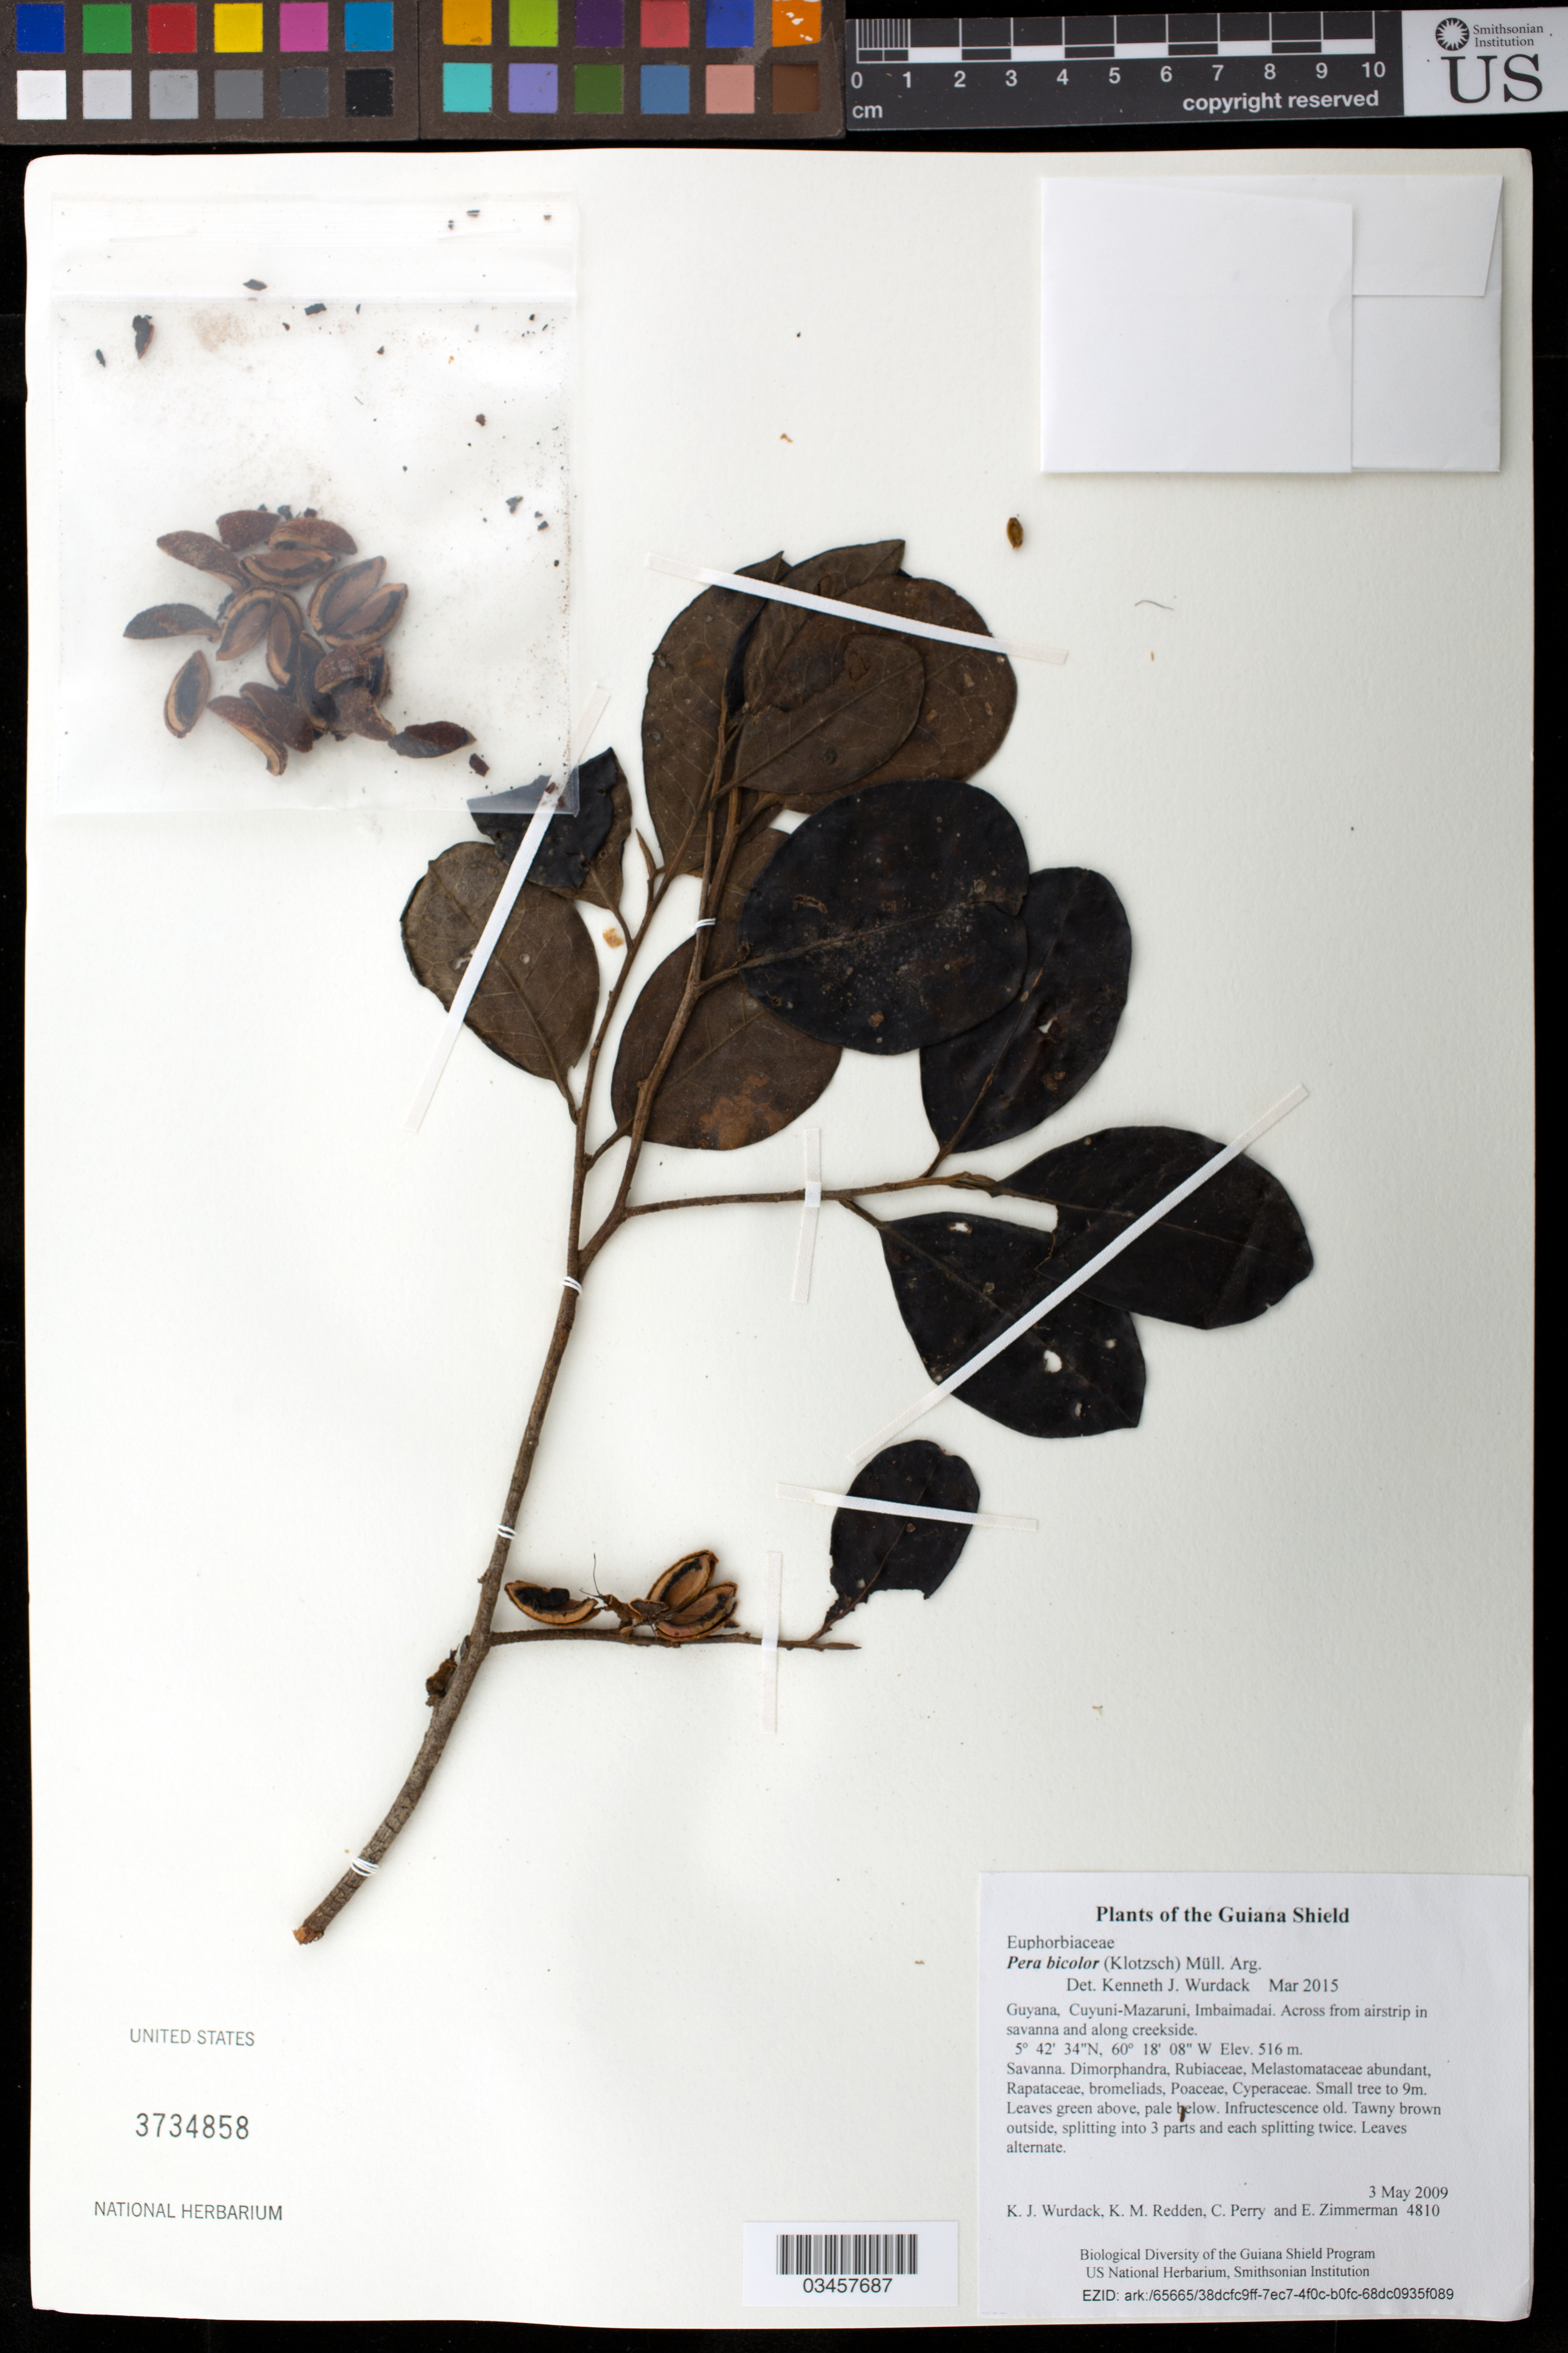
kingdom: Plantae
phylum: Tracheophyta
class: Magnoliopsida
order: Malpighiales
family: Peraceae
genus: Pera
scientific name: Pera bicolor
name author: (Klotzsch) Müll. Arg.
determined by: Wurdack, Kenneth J., (US), Smithsonian Institution - National Museum of Natural History (UNITED STATES)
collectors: K. Wurdack, K. M. Redden, C. Perry & E. Zimmerman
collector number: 4810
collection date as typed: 3 May 2009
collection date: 2009-05-03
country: Guyana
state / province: Cuyuni-Mazaruni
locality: Imbaimadai. Across from airstrip in savanna and along creekside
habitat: Savanna. Dimorphandra, Rubiaceae, Melastomataceae abundant, Rapataceae, bromeliads, Poaceae, Cyperaceae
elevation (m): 516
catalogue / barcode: US 3734858